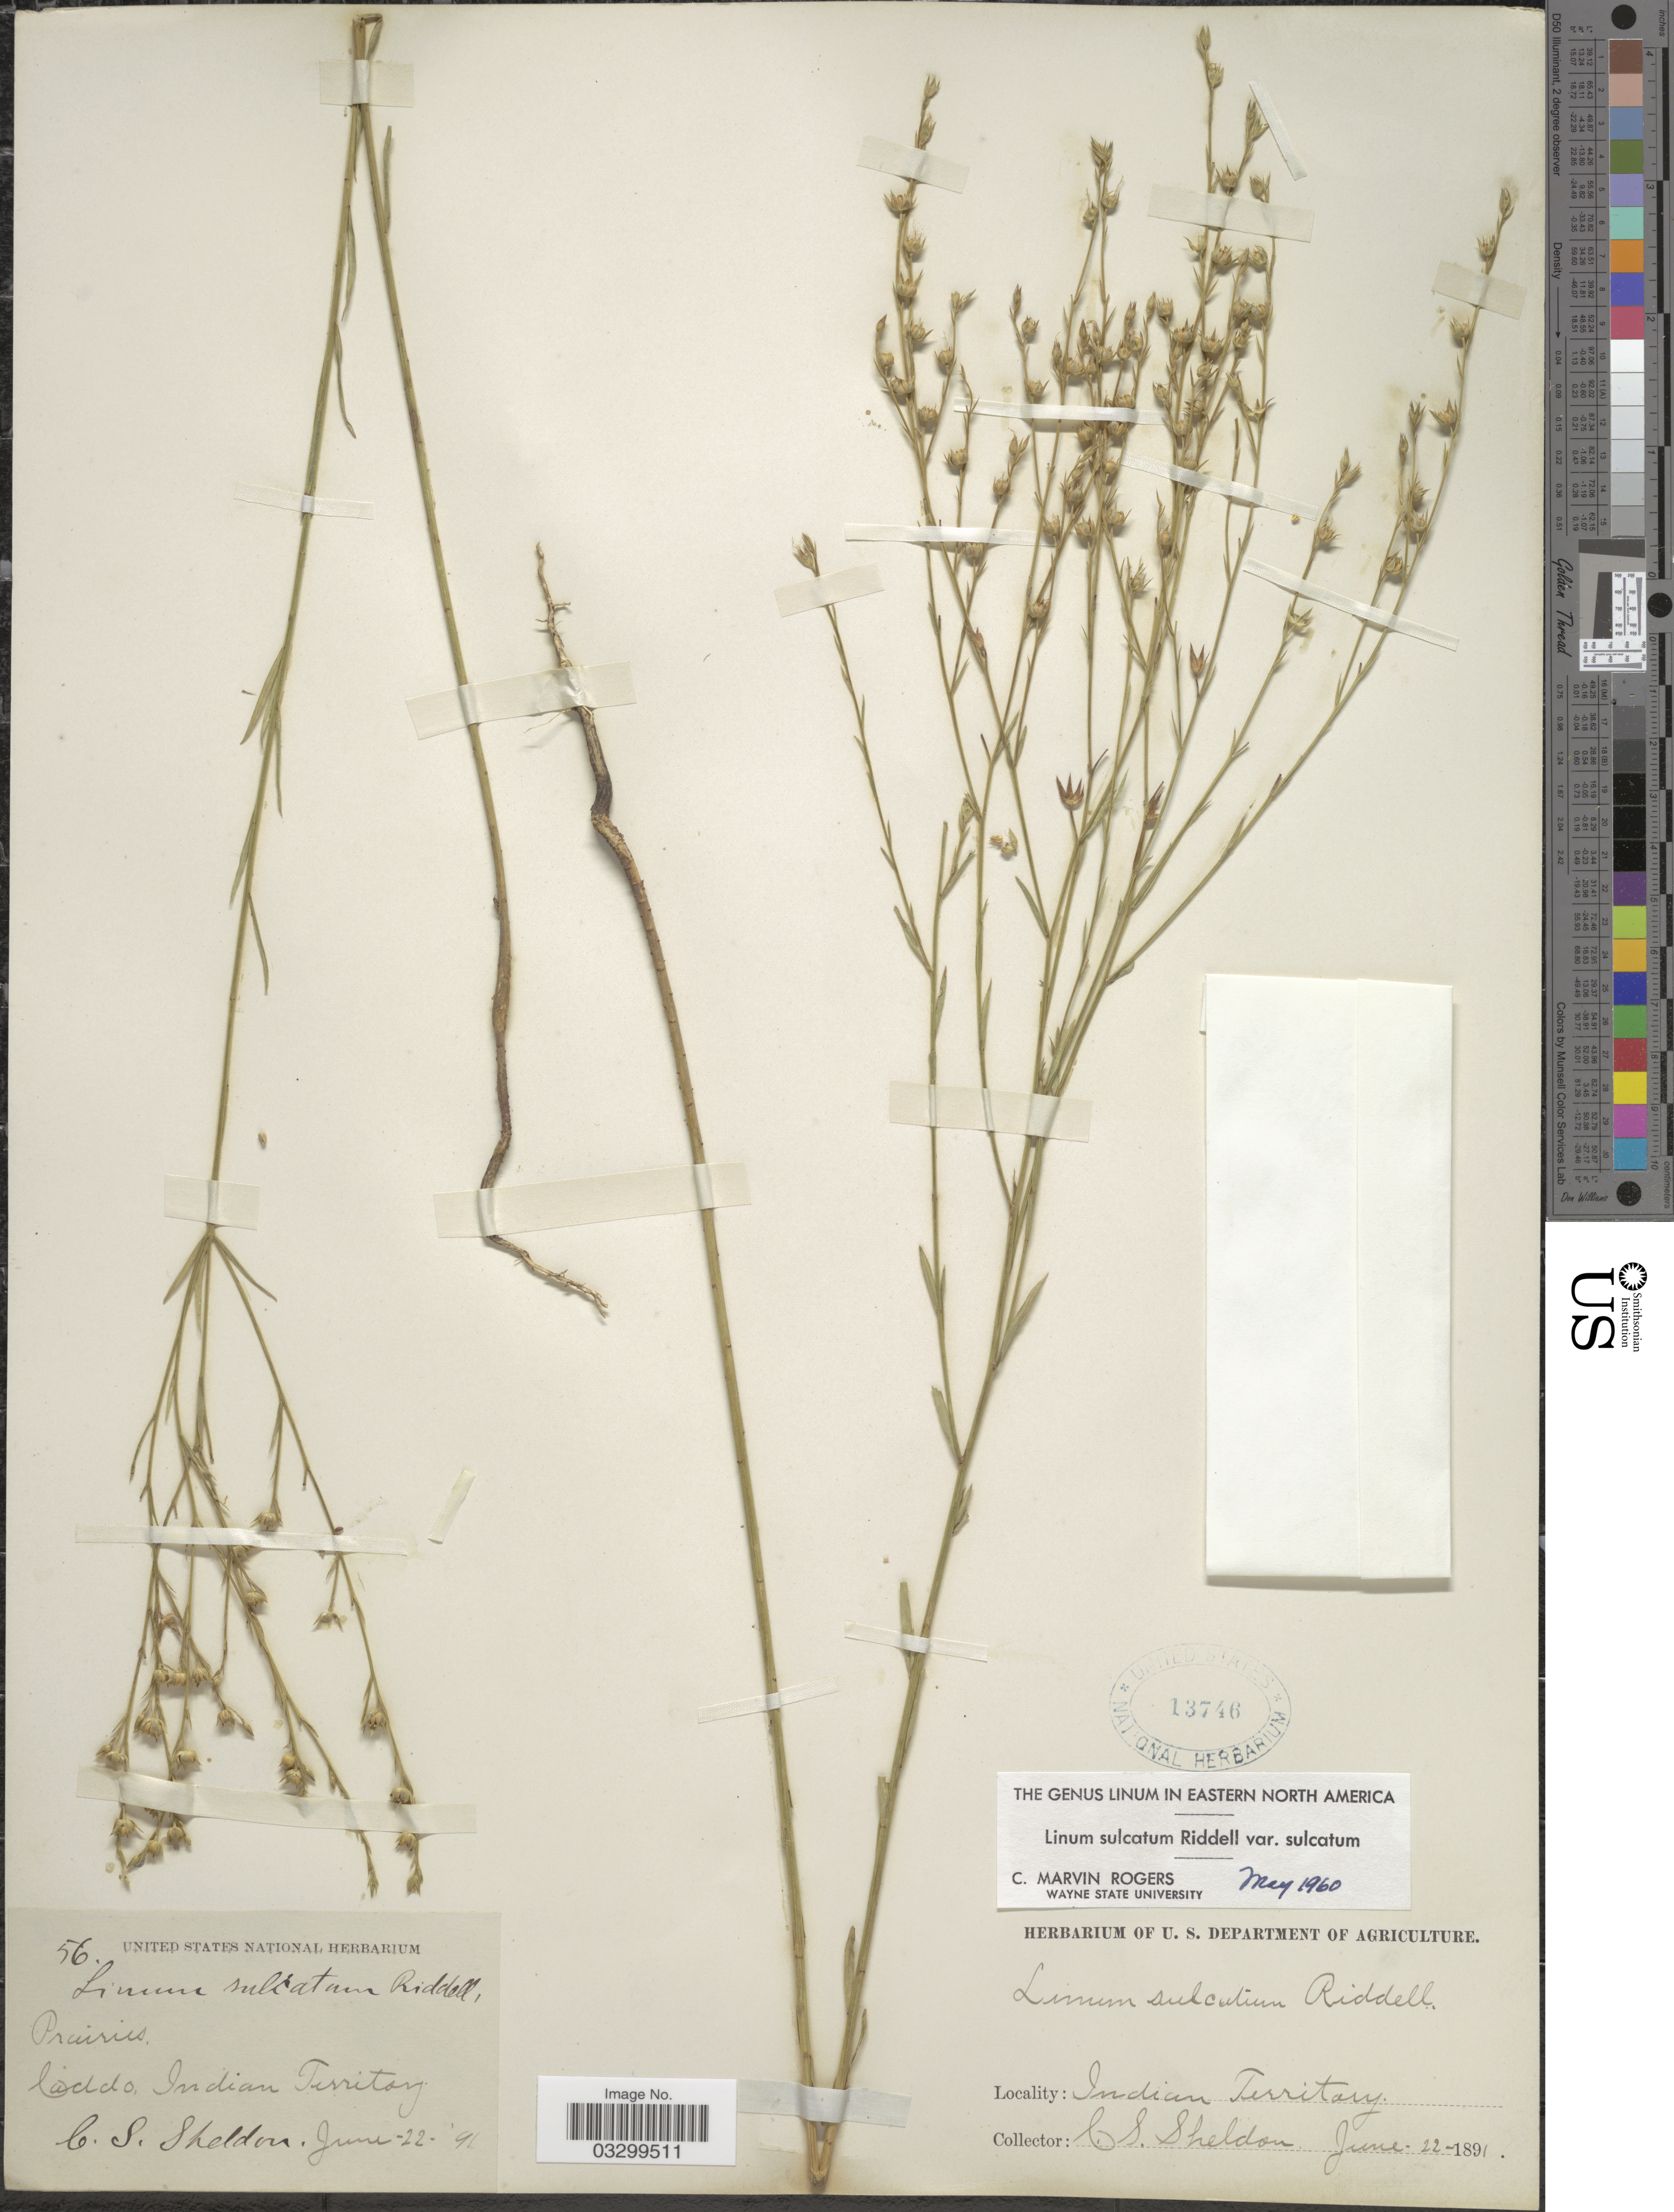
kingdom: Plantae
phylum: Tracheophyta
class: Magnoliopsida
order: Malpighiales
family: Linaceae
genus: Linum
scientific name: Linum sulcatum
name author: Riddell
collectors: C. S. Sheldon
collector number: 56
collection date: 1891-06-22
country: United States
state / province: Oklahoma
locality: Caddo, Indian Territory.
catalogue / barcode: US 13746